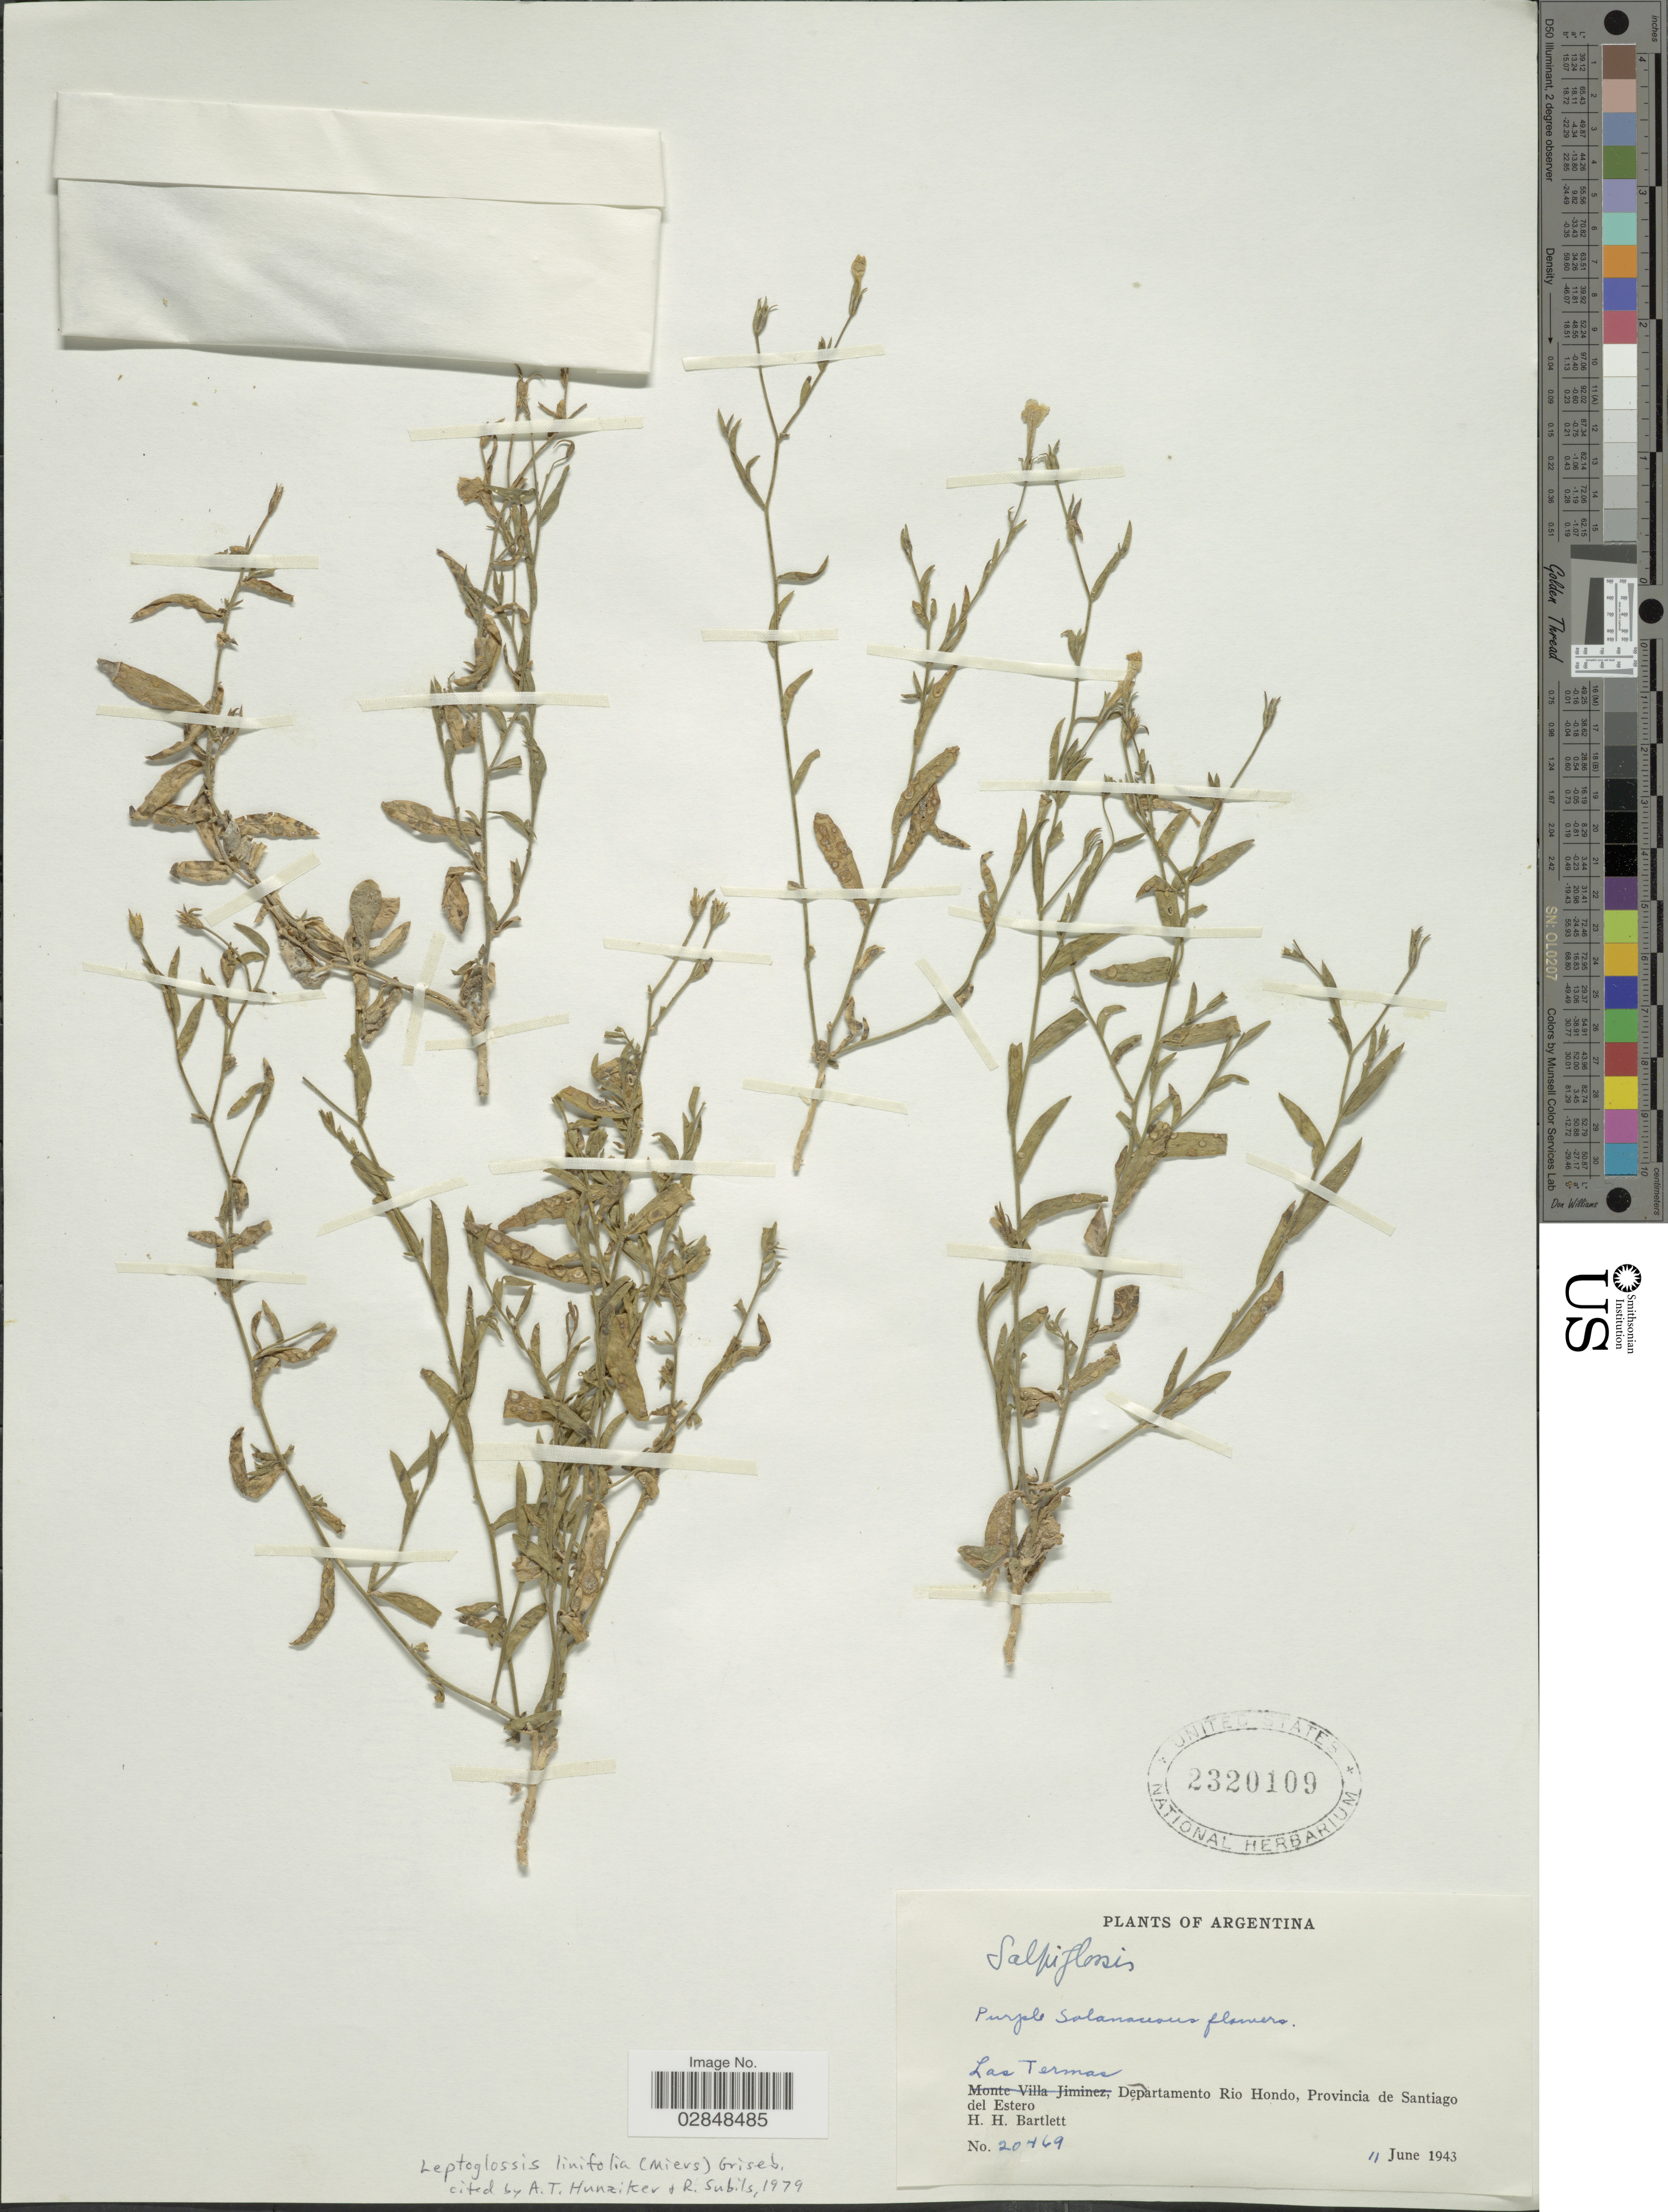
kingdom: Plantae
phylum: Tracheophyta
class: Magnoliopsida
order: Solanales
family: Solanaceae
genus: Leptoglossis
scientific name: Leptoglossis linifolia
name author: Benth. & Hook. f.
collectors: H. H. Bartlett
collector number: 20469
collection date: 1943-06-11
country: Argentina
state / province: Santiago del Estero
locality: Las Termas, Departamento Rio Hondo.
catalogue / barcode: US 2320109